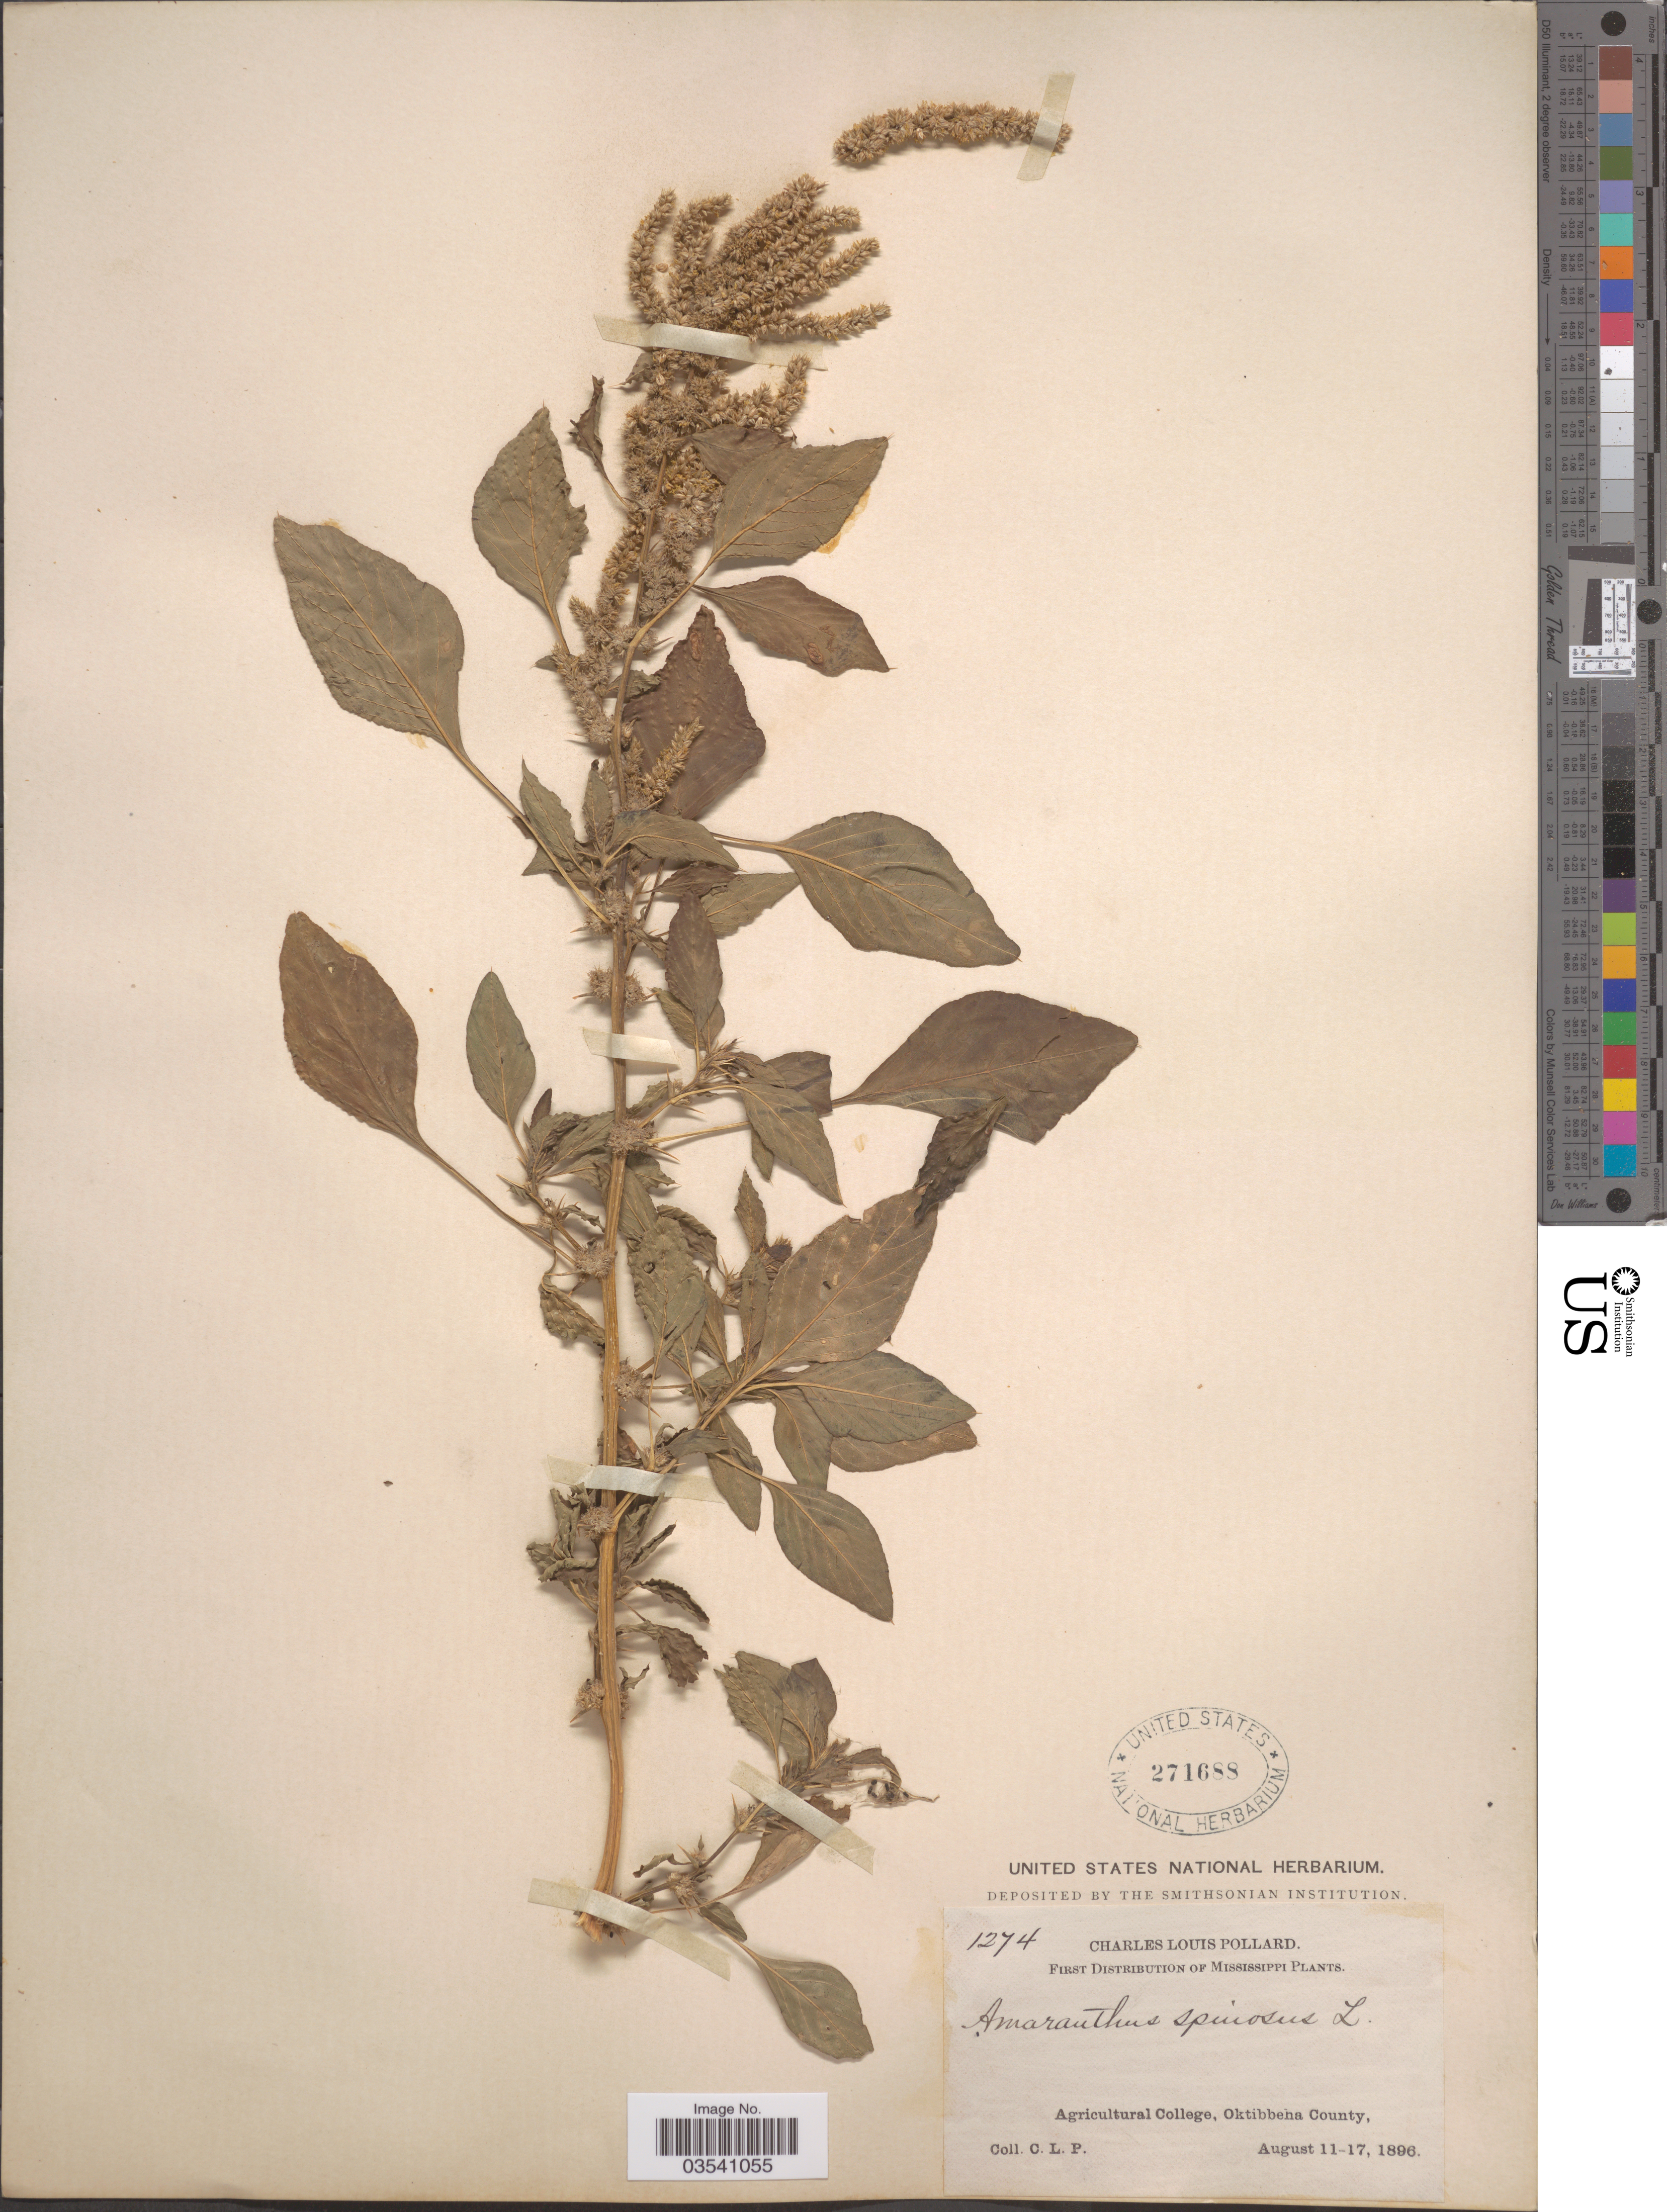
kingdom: Plantae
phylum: Tracheophyta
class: Magnoliopsida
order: Caryophyllales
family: Amaranthaceae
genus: Amaranthus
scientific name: Amaranthus spinosus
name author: L.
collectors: C. L. Pollard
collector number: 1274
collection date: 1896-08-11/1896-08-17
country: United States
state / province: Mississippi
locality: Agricultural College, Oktibbena County.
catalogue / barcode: US 271688